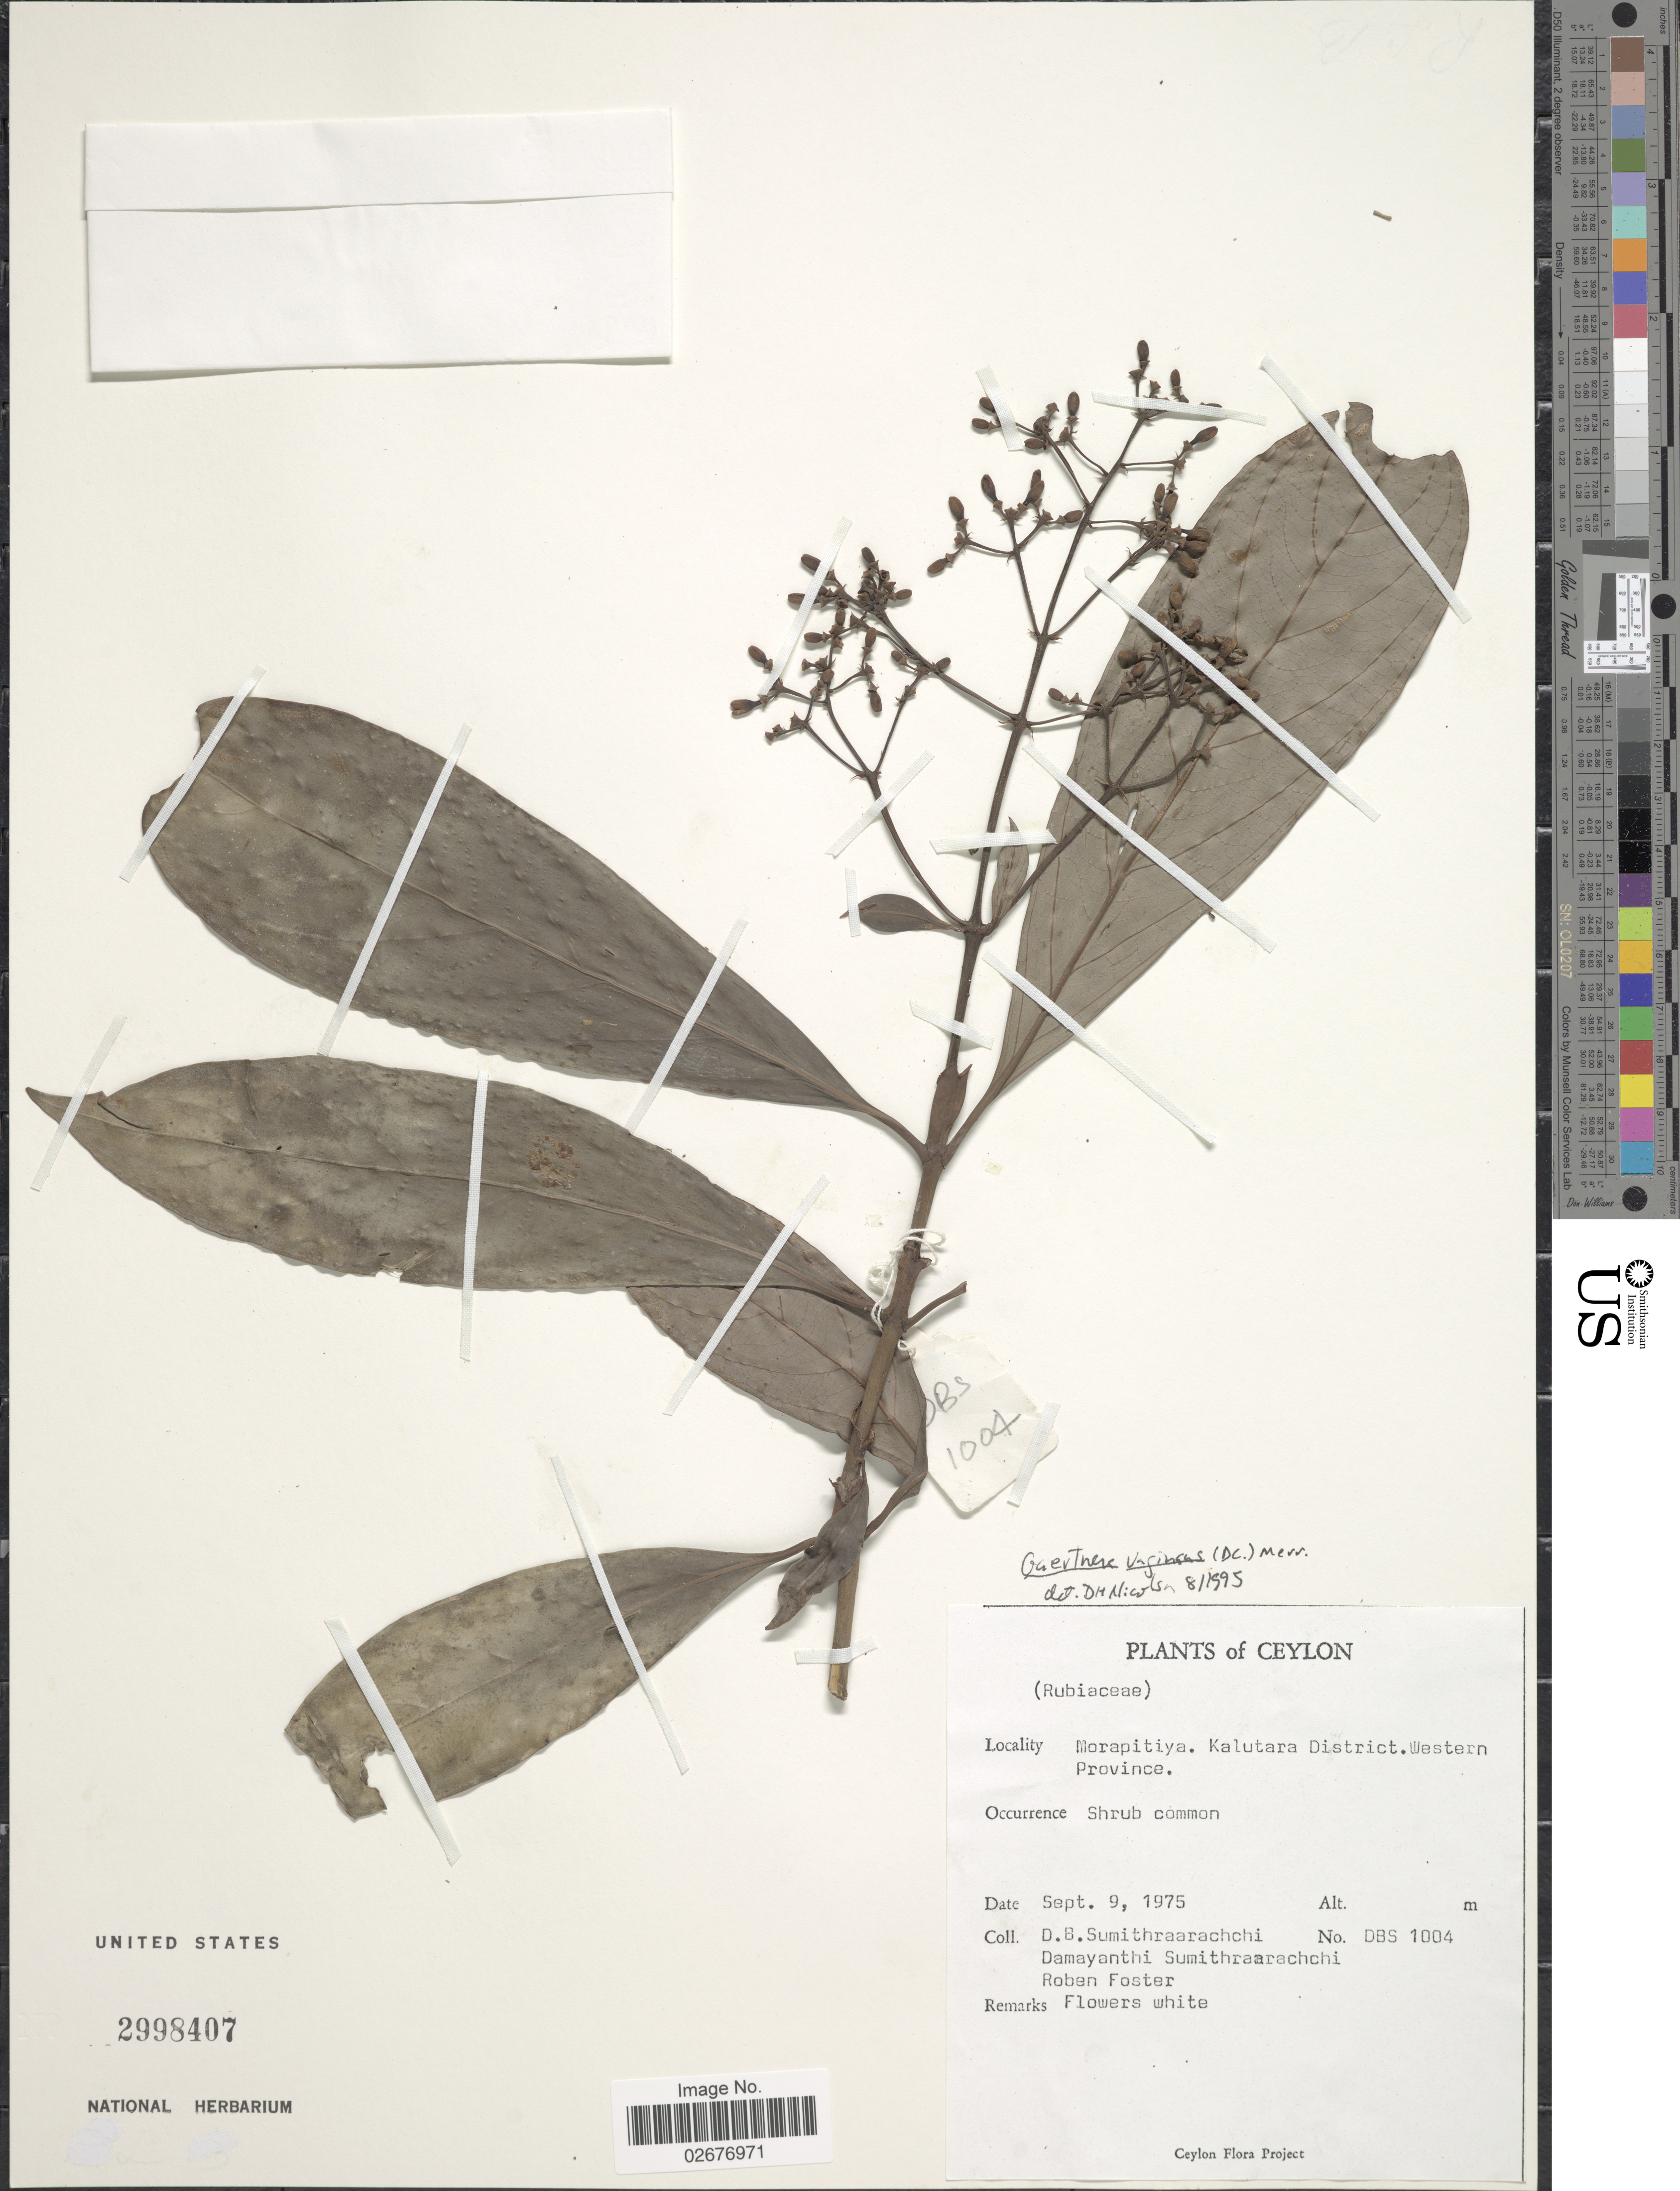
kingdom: Plantae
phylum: Tracheophyta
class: Magnoliopsida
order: Gentianales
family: Rubiaceae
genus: Gaertnera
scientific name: Gaertnera vaginans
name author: (DC.) Merr.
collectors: D. B. Sumithraarachchi, D. Sumithraarachchi & R. Foster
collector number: DBS 1004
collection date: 1975-09-09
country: Sri Lanka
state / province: Western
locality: Ceylon, Morapitiya, Kalutara District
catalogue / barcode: US 2998407